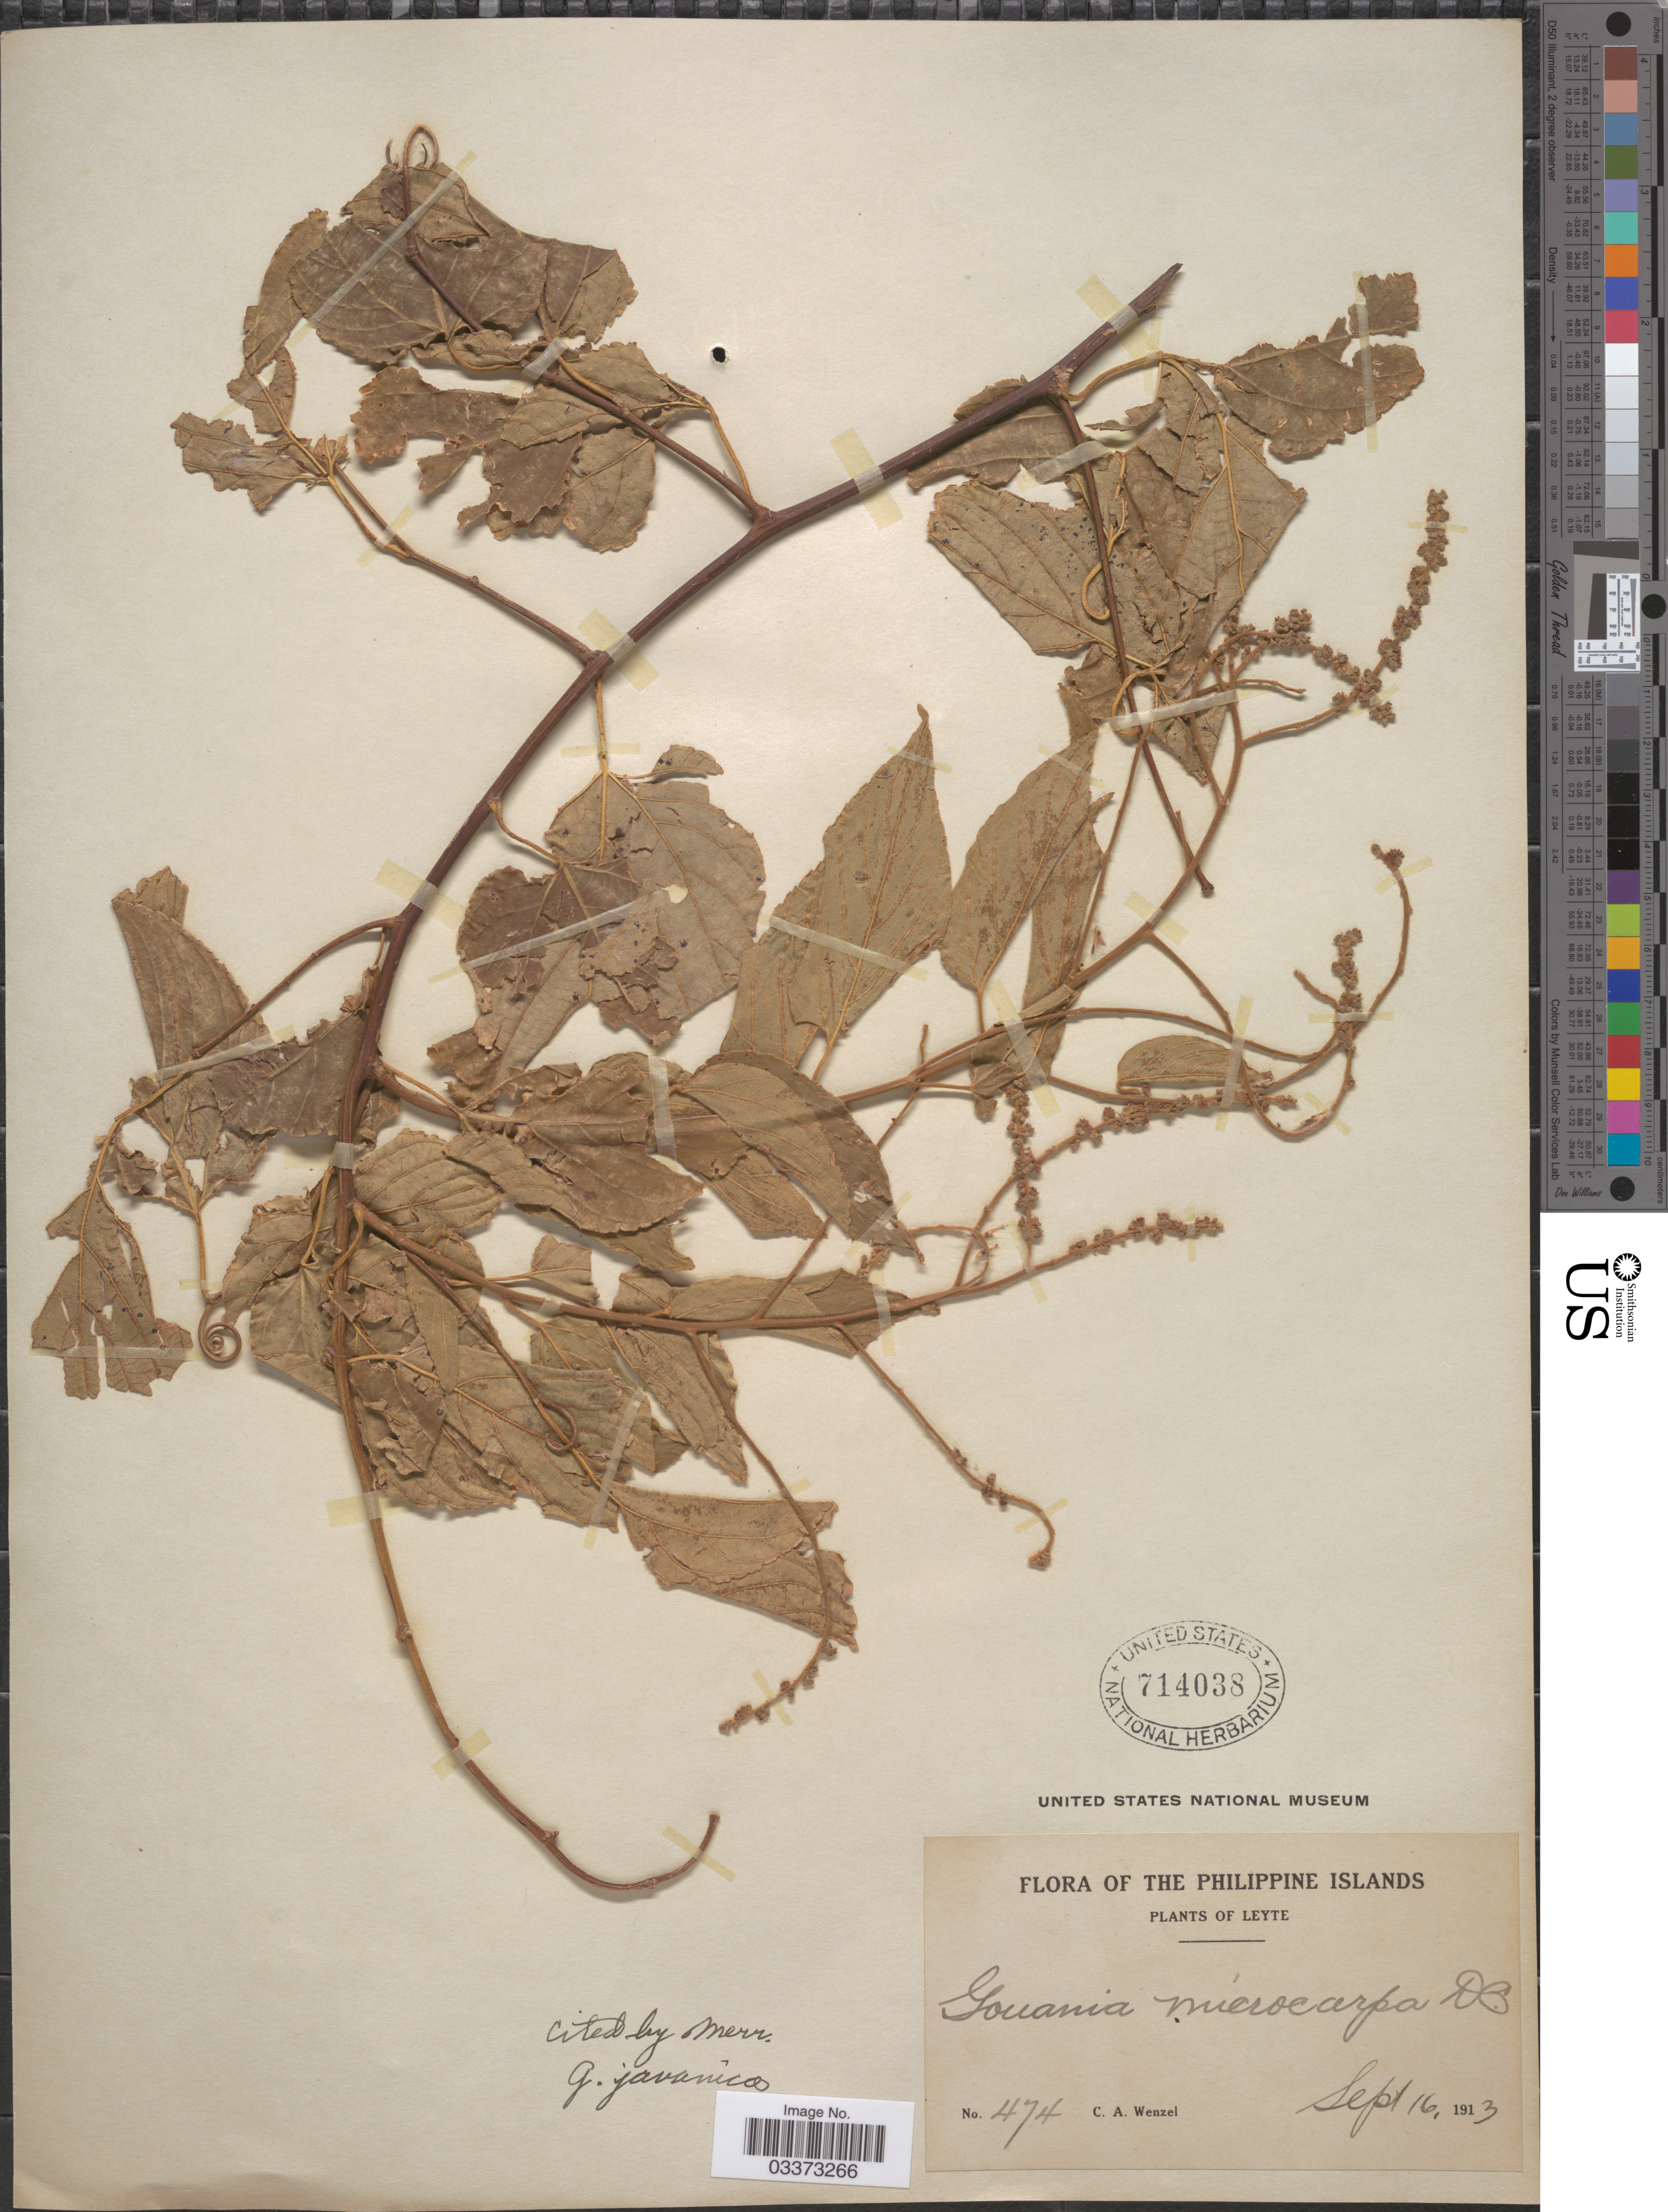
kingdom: Plantae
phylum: Tracheophyta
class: Magnoliopsida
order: Rosales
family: Rhamnaceae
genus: Gouania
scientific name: Gouania javanica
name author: Miq.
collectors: C. Wenzel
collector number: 474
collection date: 1913-09-16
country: Philippines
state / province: Eastern Visayas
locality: Leyte.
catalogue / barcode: US 714038